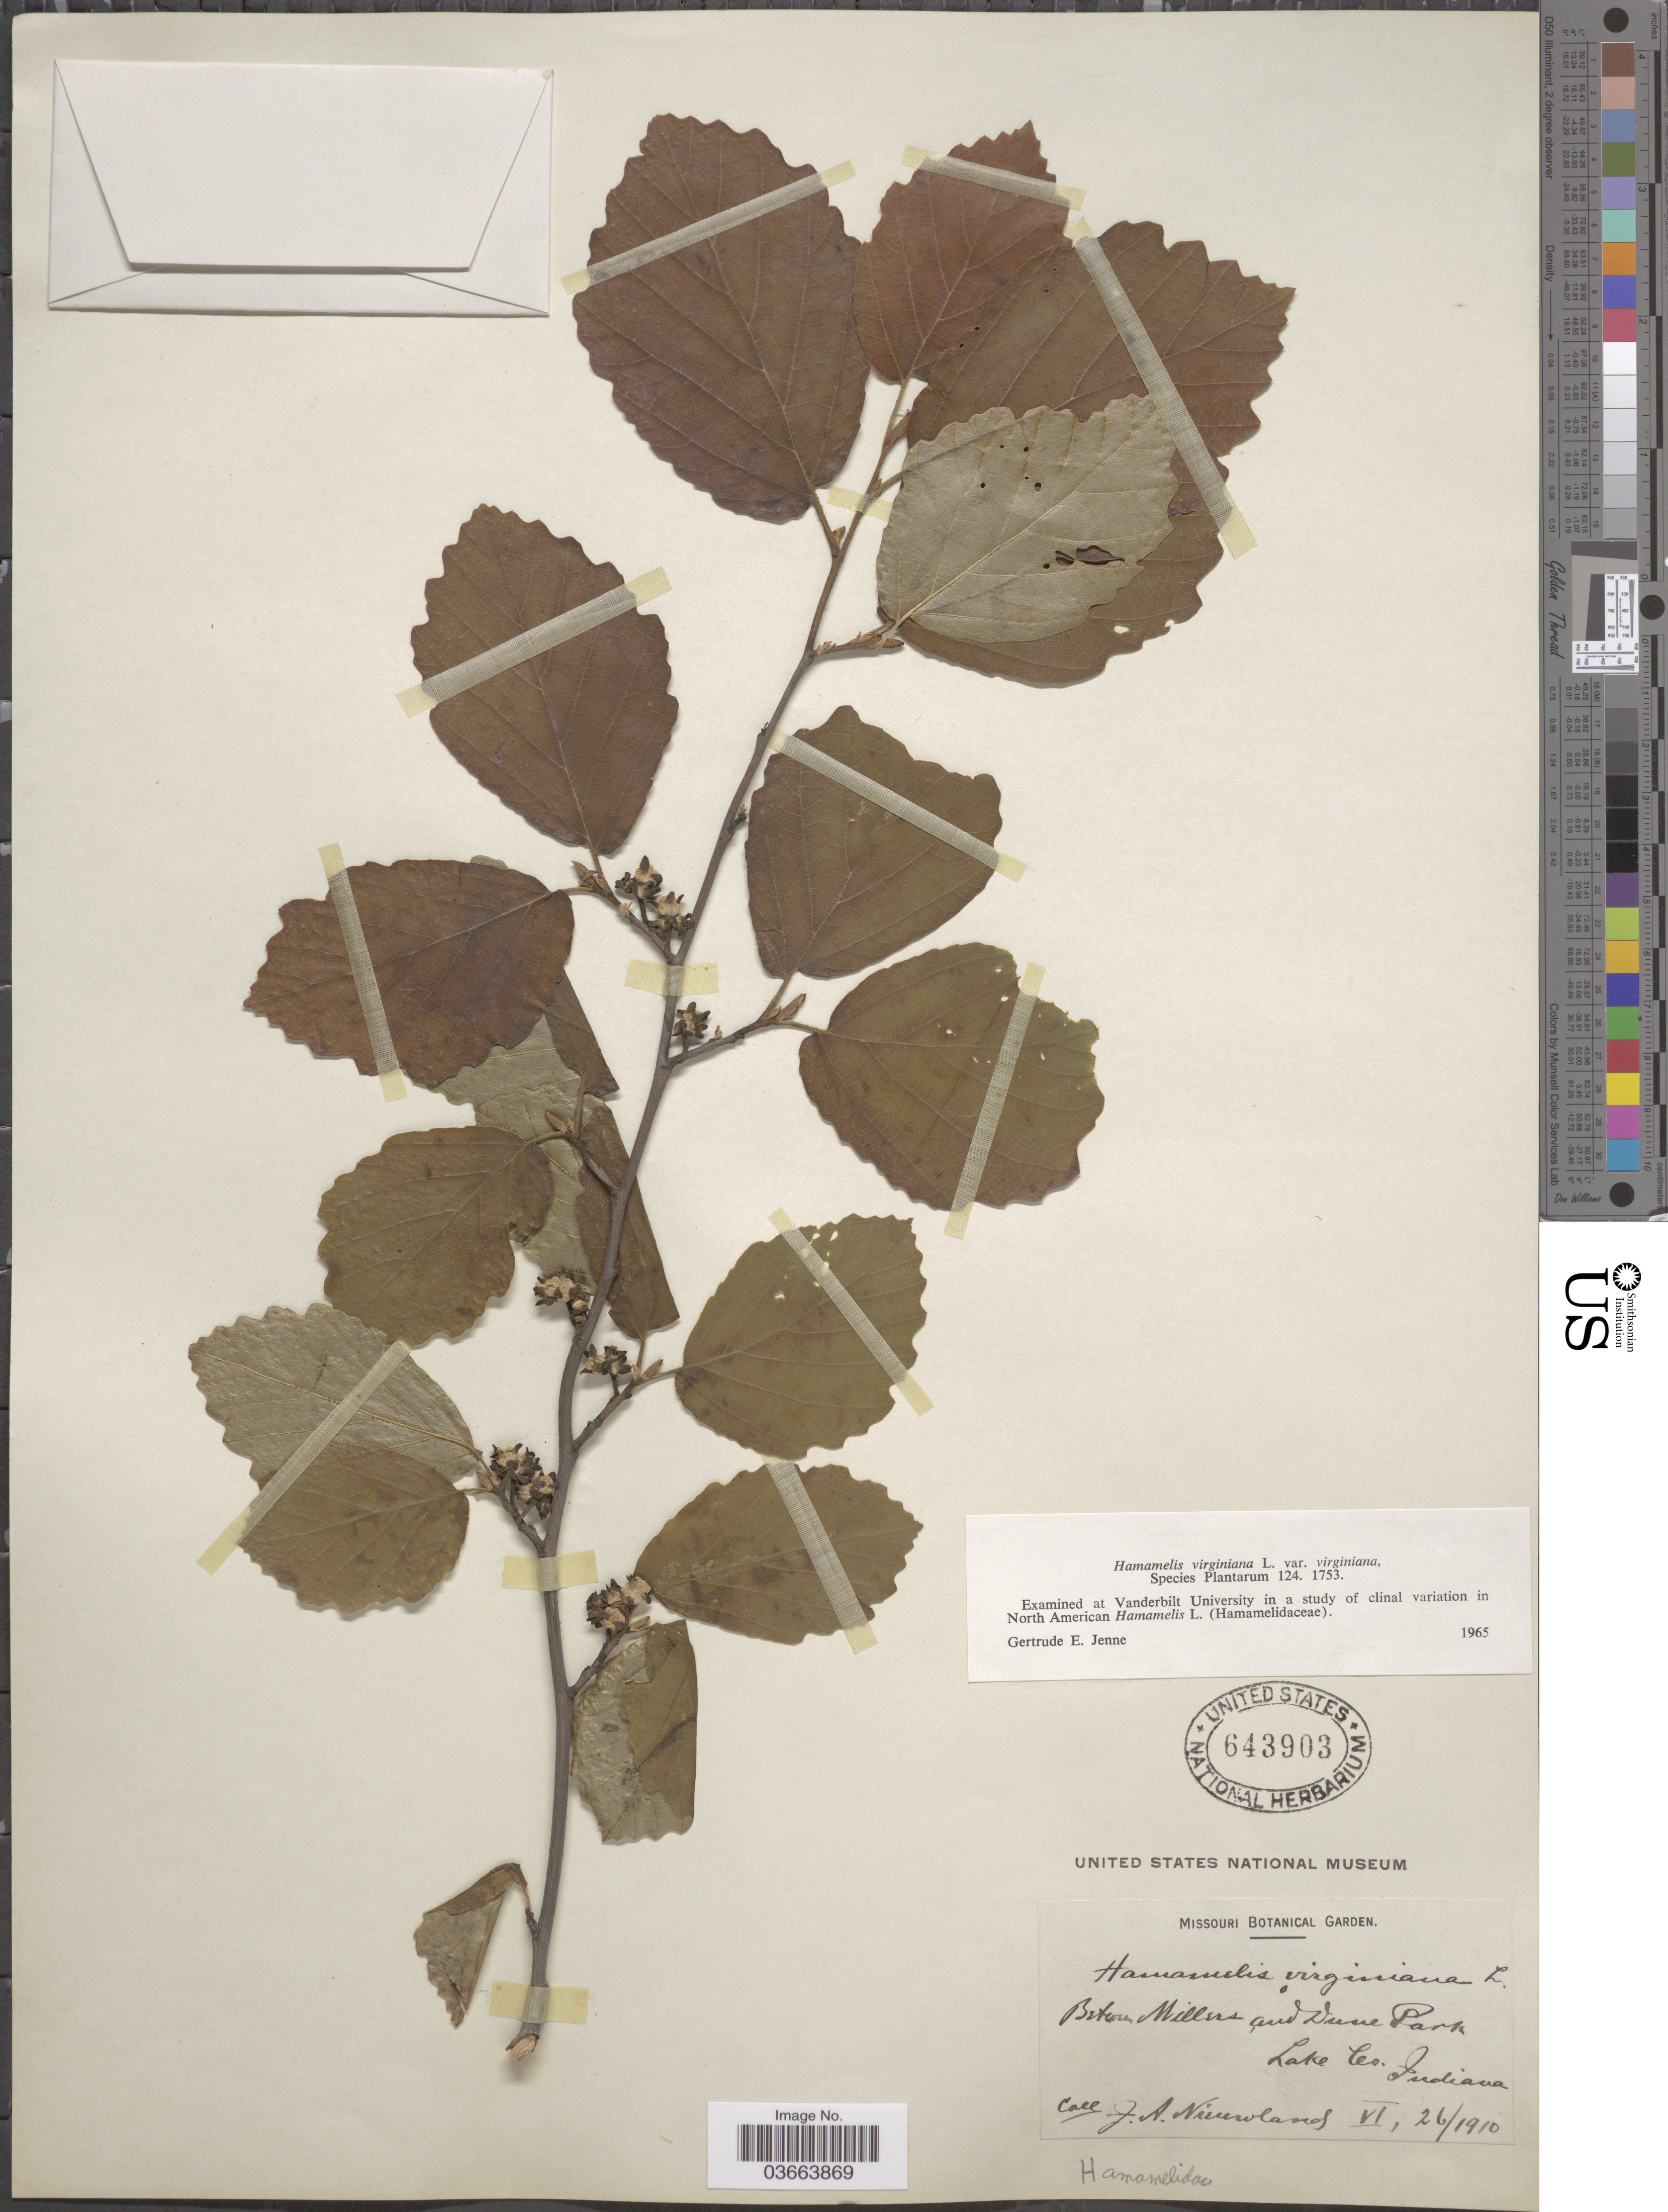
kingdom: Plantae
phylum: Tracheophyta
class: Magnoliopsida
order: Saxifragales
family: Hamamelidaceae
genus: Hamamelis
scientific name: Hamamelis virginiana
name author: L.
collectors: J. A. Nieuwland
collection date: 1910-06-26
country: United States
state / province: Indiana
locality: Between Millers and Dune Park. Lake Co.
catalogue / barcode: US 643903